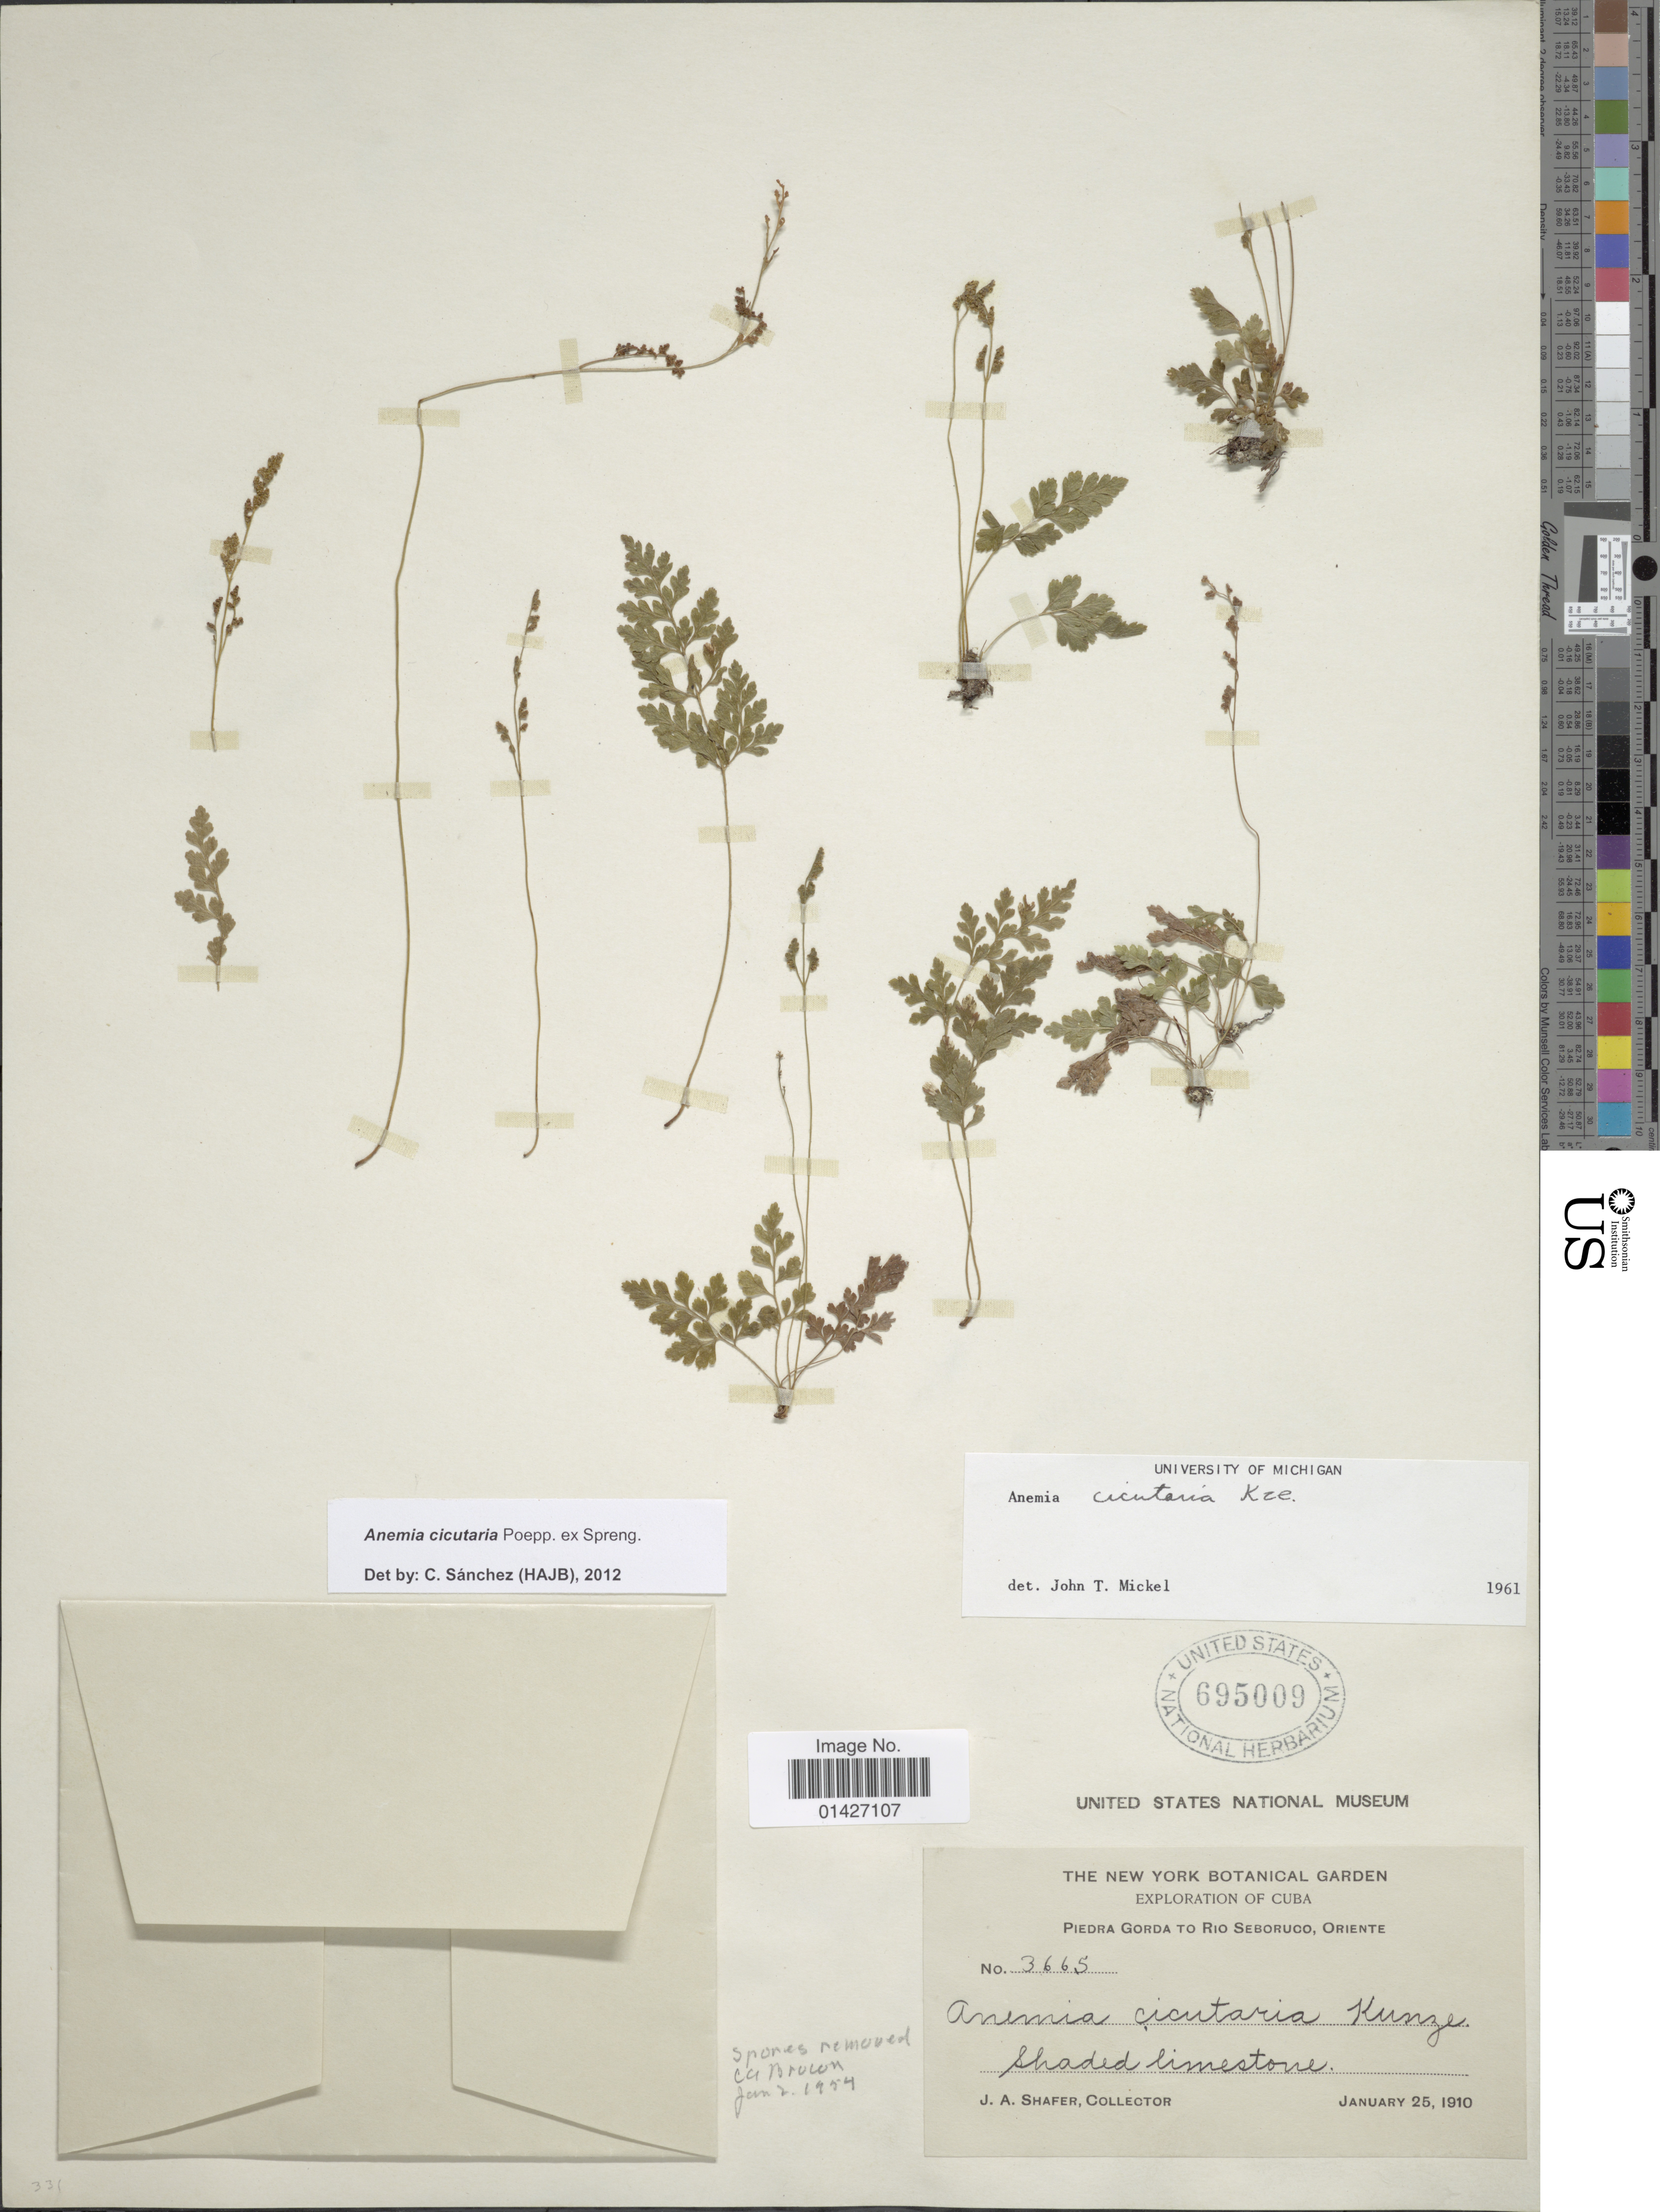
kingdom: Plantae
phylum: Tracheophyta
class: Polypodiopsida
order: Schizaeales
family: Anemiaceae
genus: Anemia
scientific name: Anemia cicutaria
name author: Kunze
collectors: J. A. Shafer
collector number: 3665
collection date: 1910-01-25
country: Cuba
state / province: Oriente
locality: Piedra Gorda to Rio Seboruco, Oriente. Shaded limestone.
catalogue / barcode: US 695009